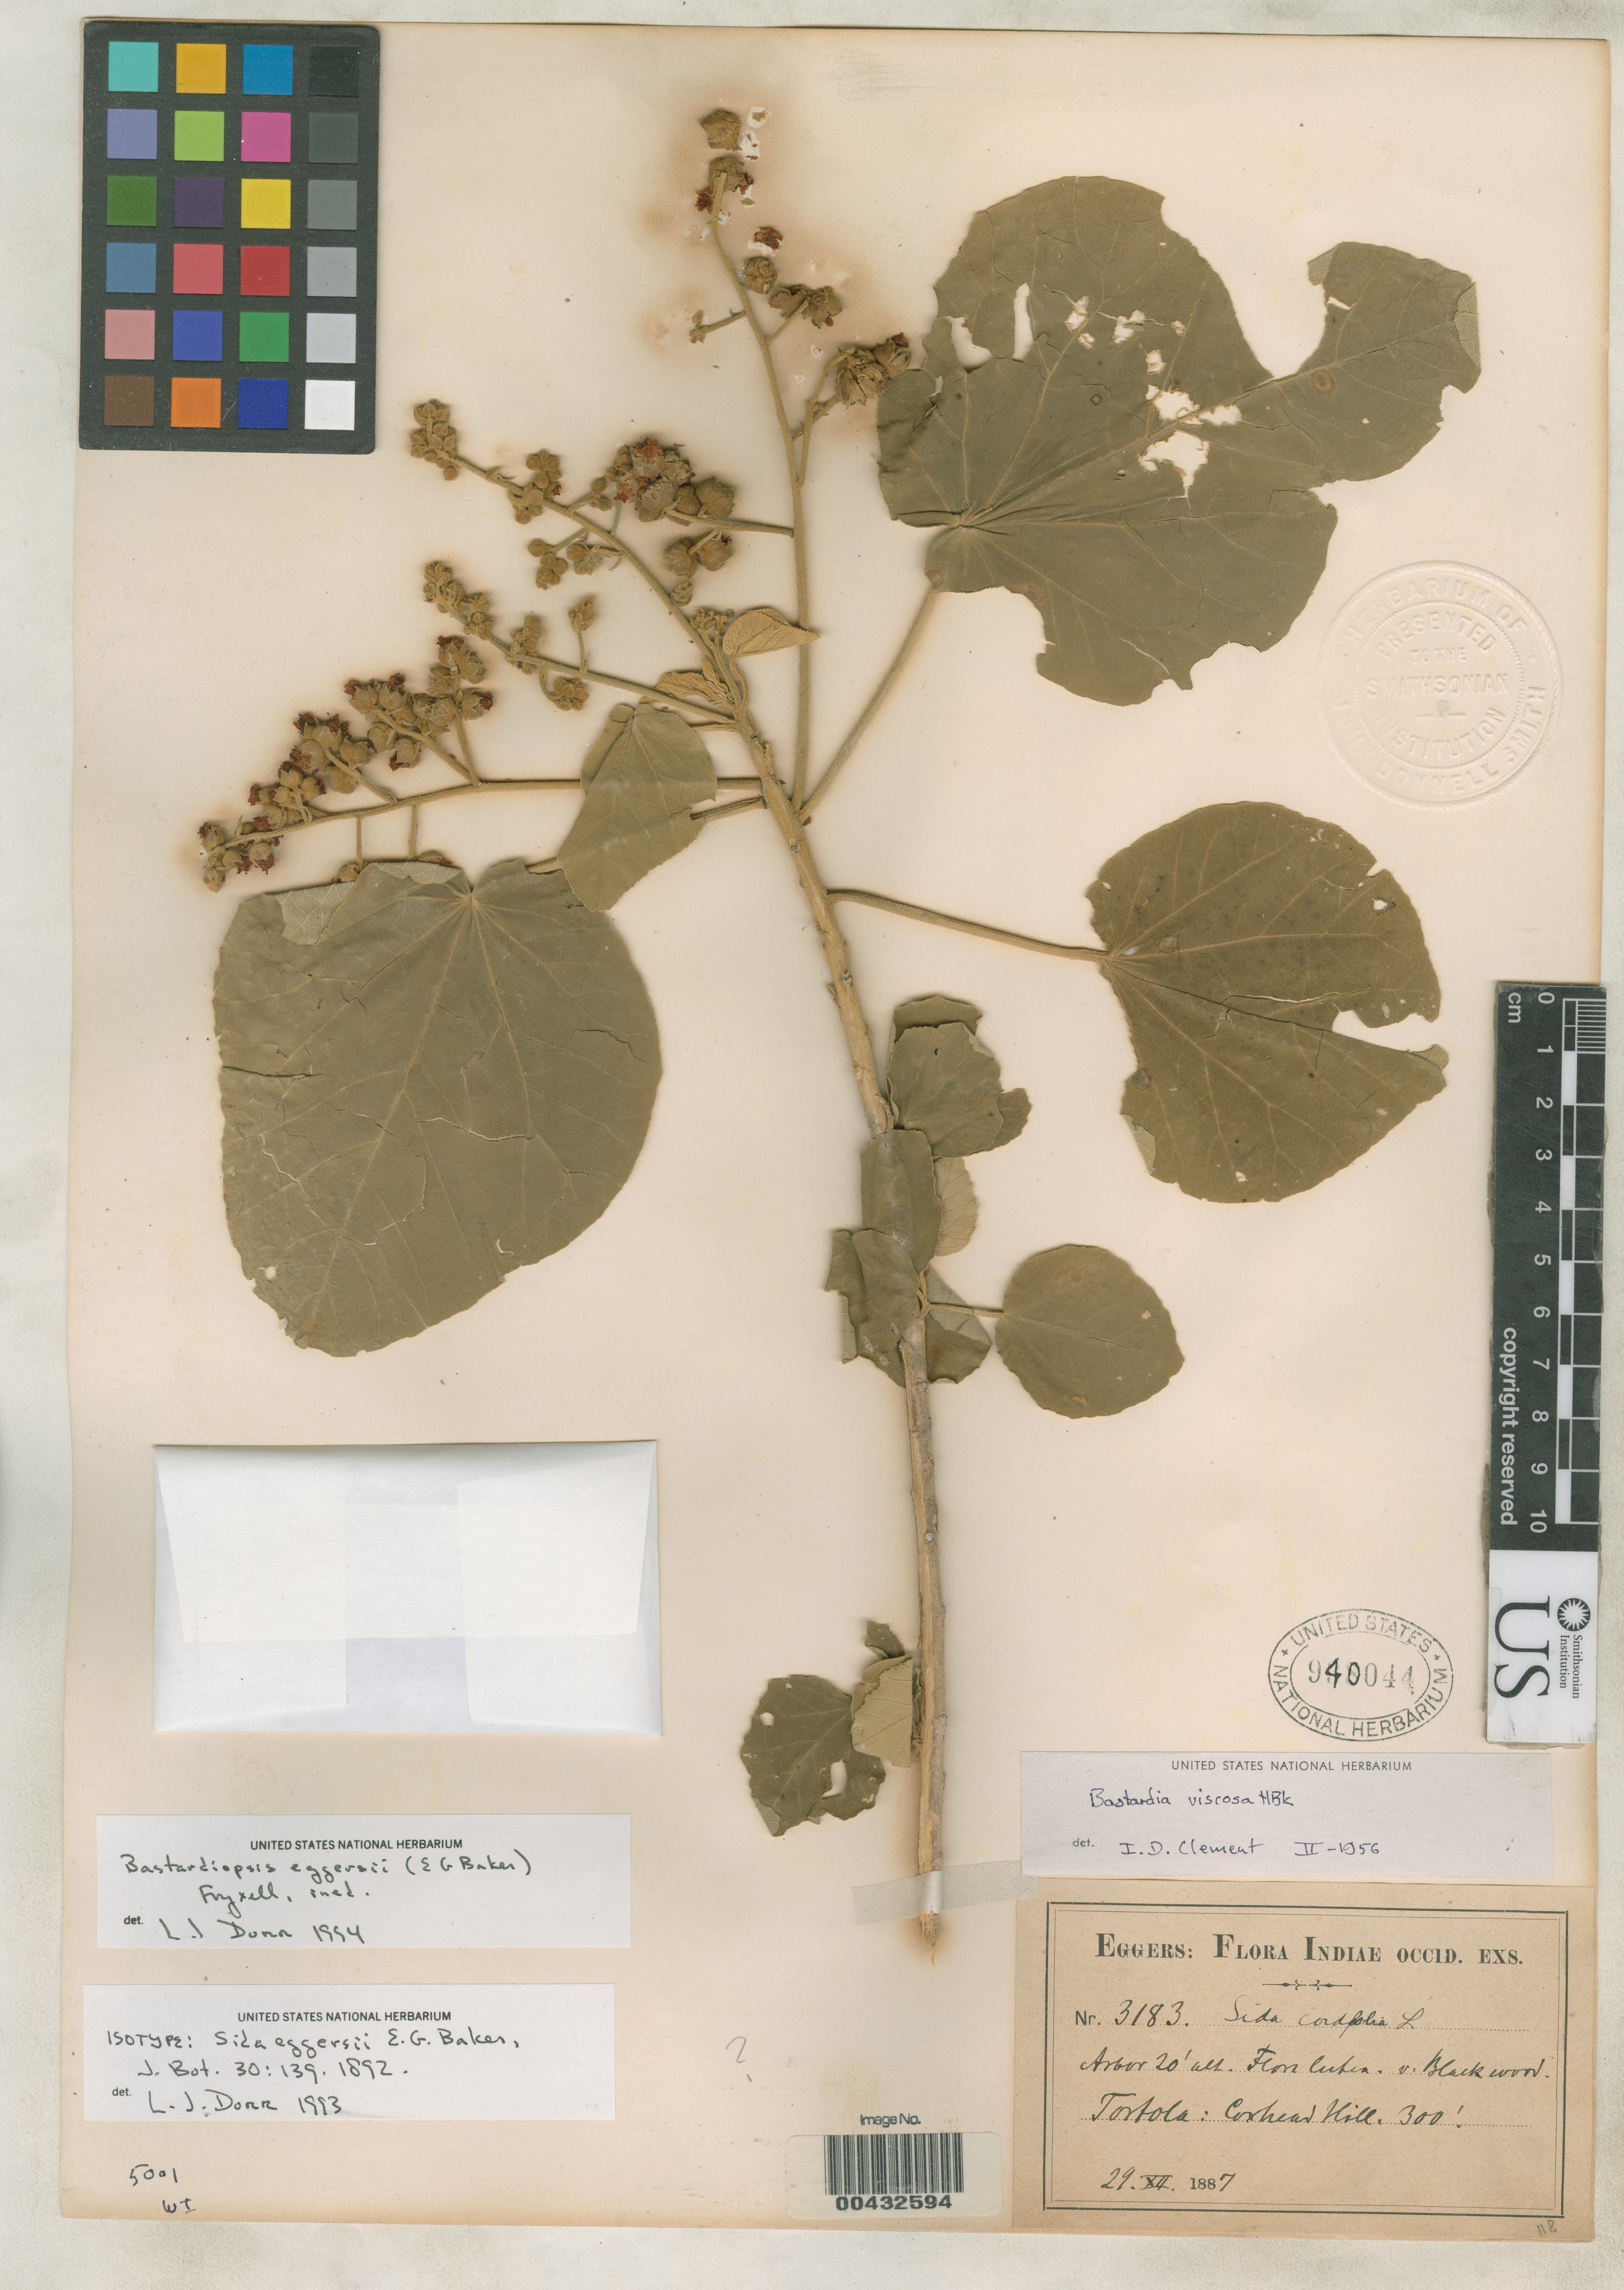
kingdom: Plantae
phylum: Tracheophyta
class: Magnoliopsida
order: Malvales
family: Malvaceae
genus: Sida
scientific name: Sida eggersii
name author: Baker f.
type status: Isotype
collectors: H. F. A. von Eggers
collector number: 3183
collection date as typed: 29 Dec 1887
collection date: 1887-12-29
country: British Virgin Islands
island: Tortola Island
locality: Coxhead Hill.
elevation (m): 91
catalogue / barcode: US 940044